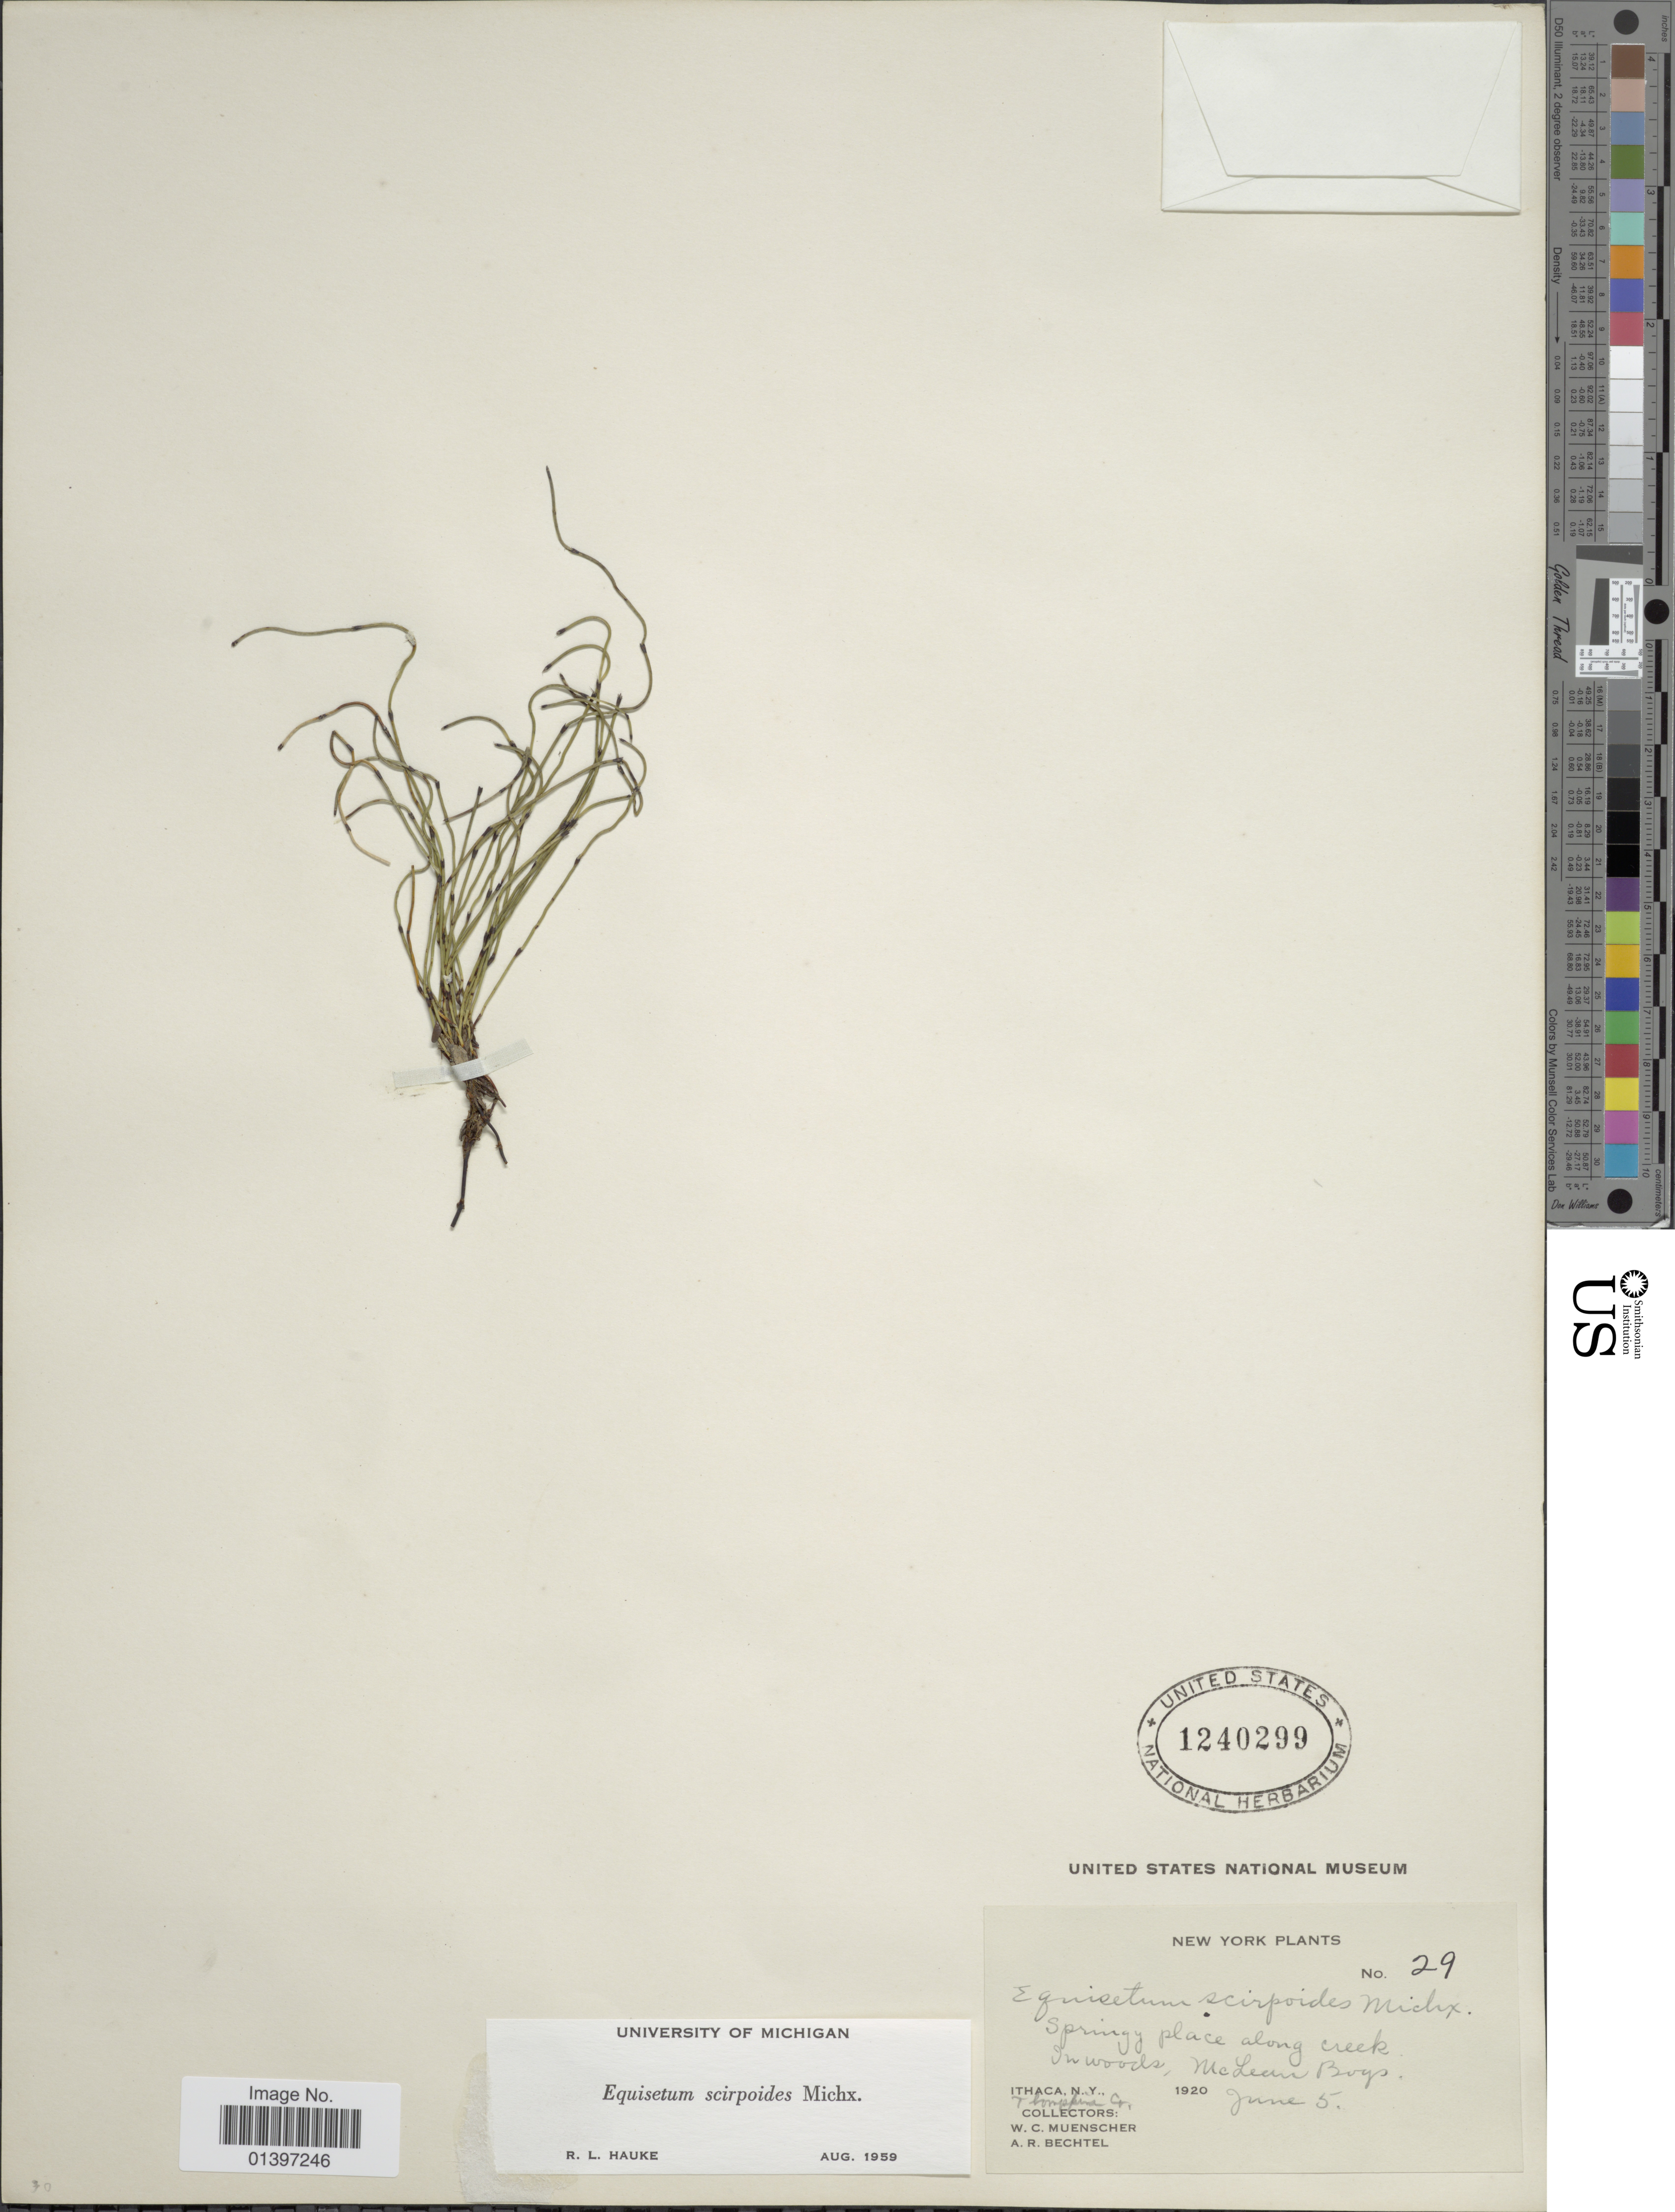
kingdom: Plantae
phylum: Tracheophyta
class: Polypodiopsida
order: Equisetales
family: Equisetaceae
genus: Equisetum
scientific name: Equisetum scirpoides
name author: Michx.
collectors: W. Muenscher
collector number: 29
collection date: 1920-06-05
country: United States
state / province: New York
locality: New York Plants, Springy place along creek, in woods, McLean Bogs, Ithaca N.Y., Tompkins Co.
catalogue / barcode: US 1240299